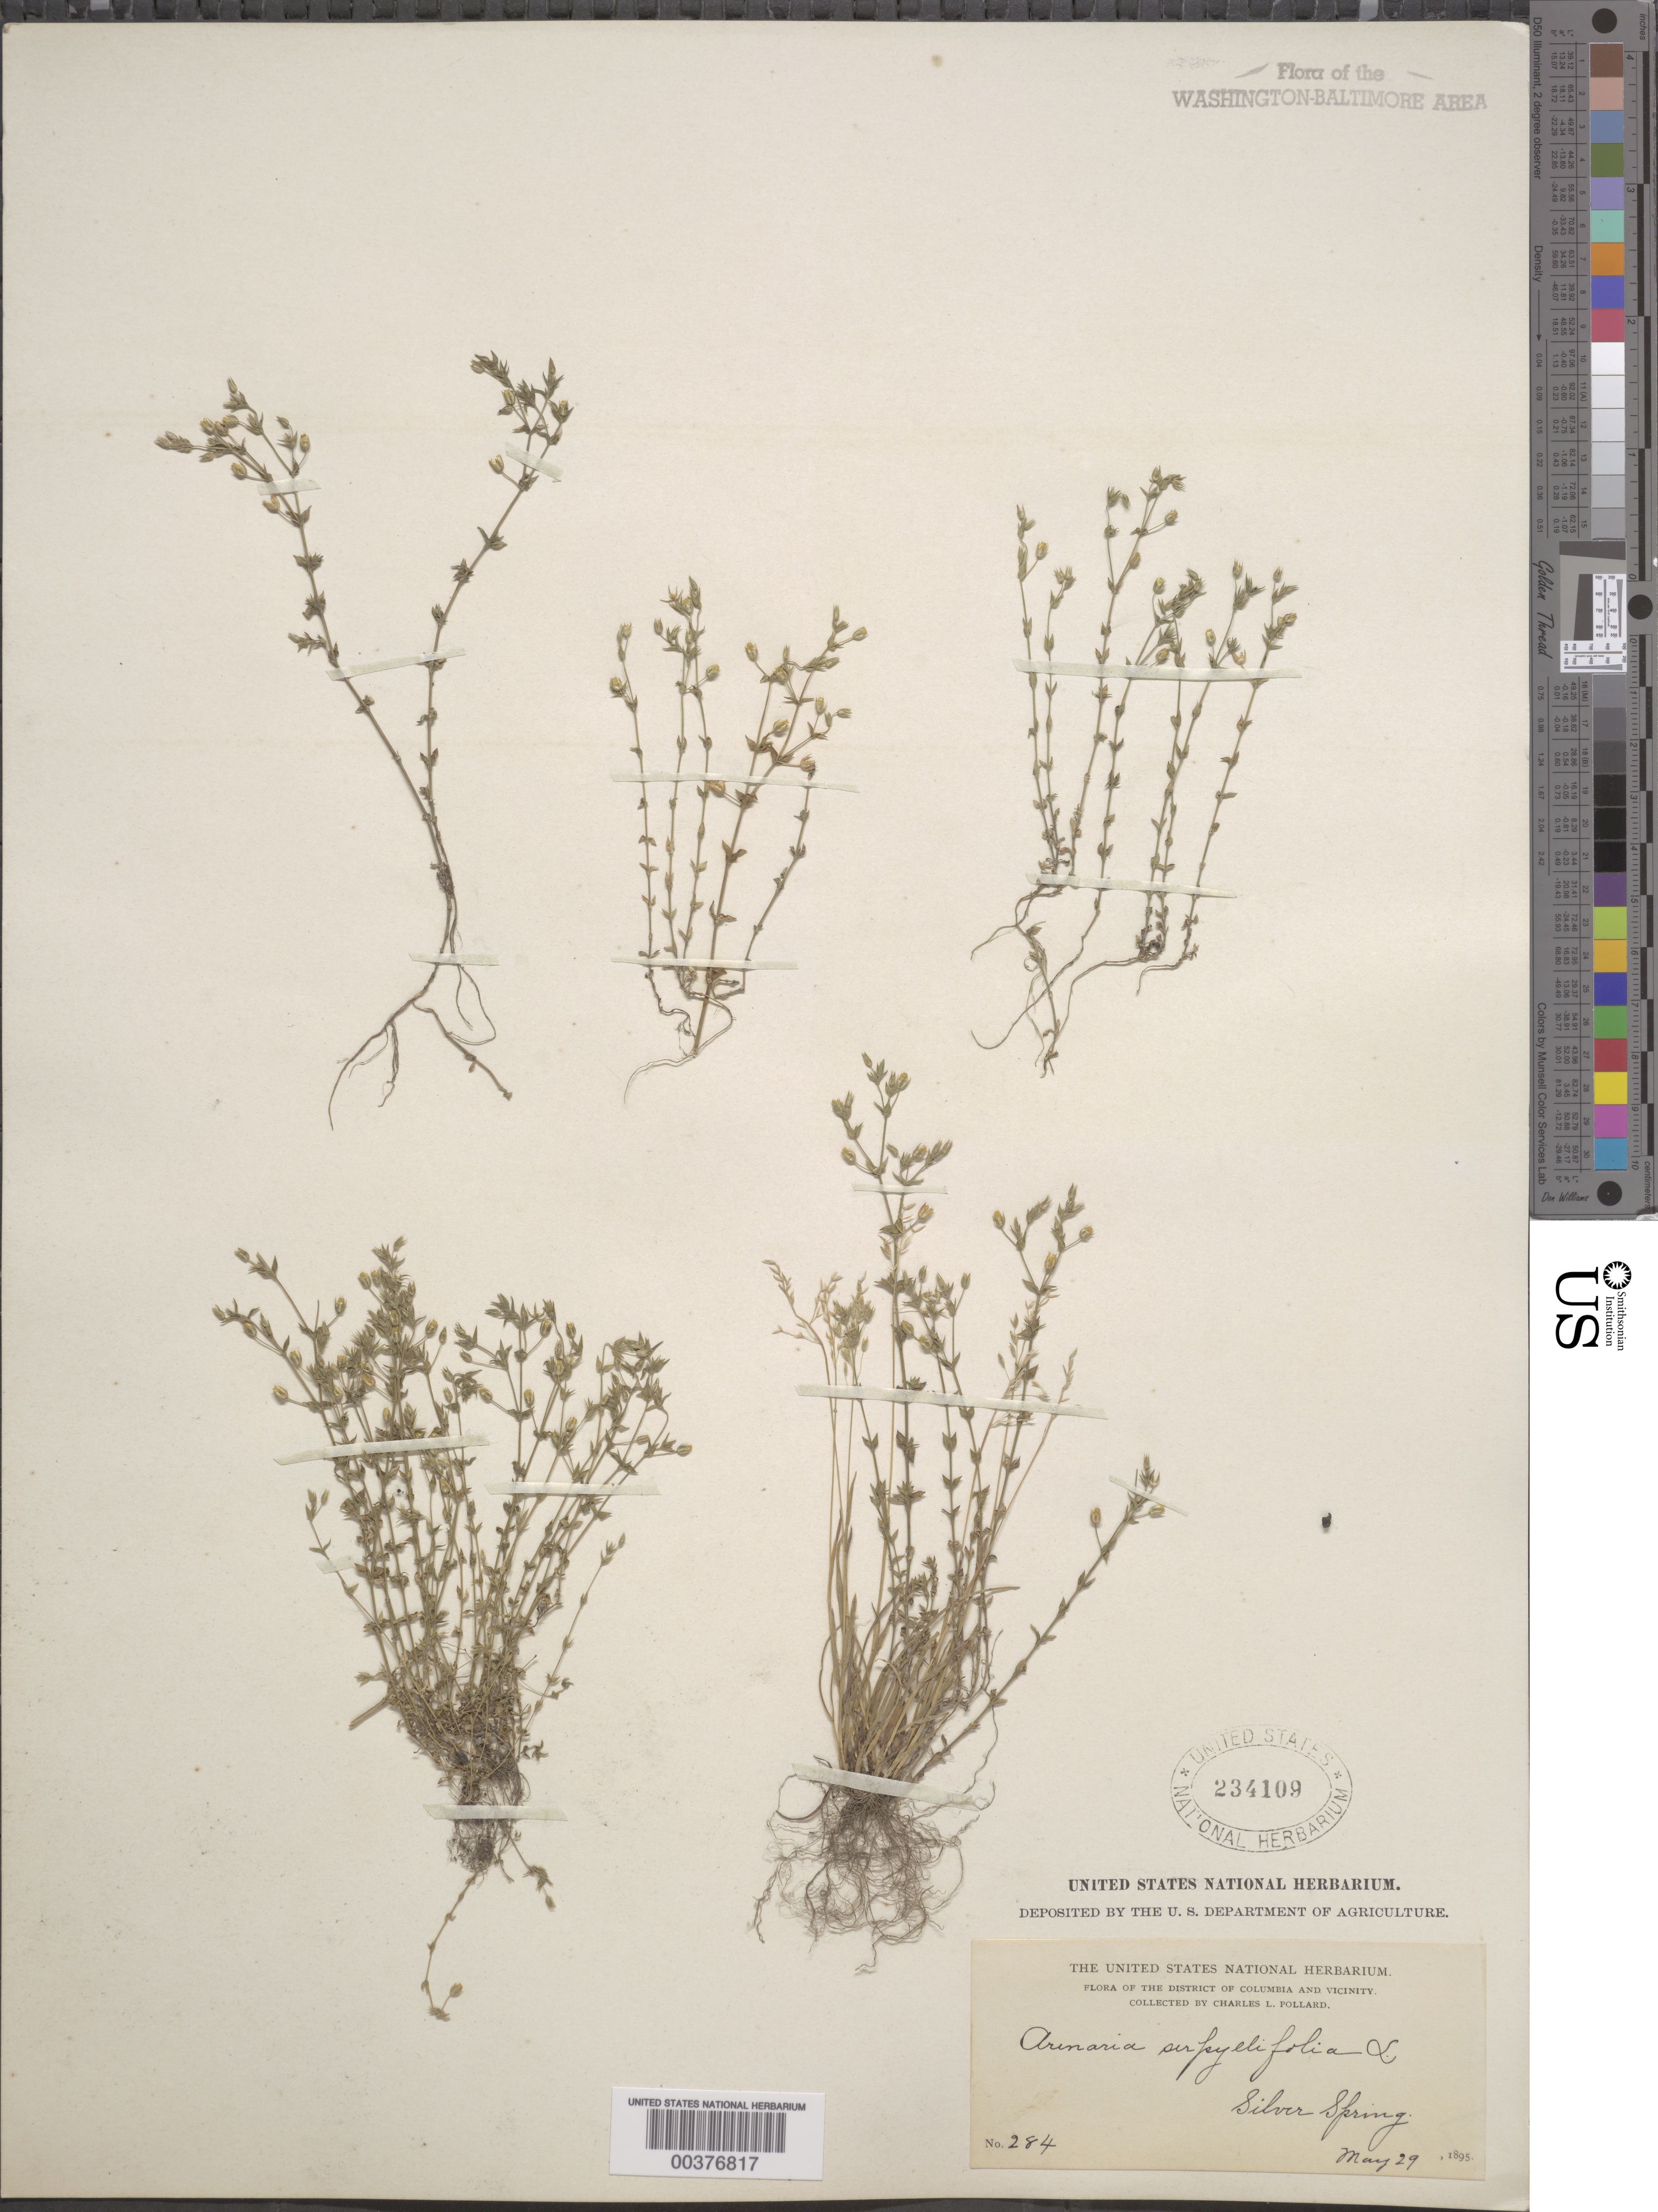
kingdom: Plantae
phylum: Tracheophyta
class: Magnoliopsida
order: Caryophyllales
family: Caryophyllaceae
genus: Arenaria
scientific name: Arenaria serpyllifolia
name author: L.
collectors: C. L. Pollard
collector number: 284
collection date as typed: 29 May 1895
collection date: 1895-05-29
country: United States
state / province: Maryland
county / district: Montgomery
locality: Silver Spring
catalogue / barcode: US 234109